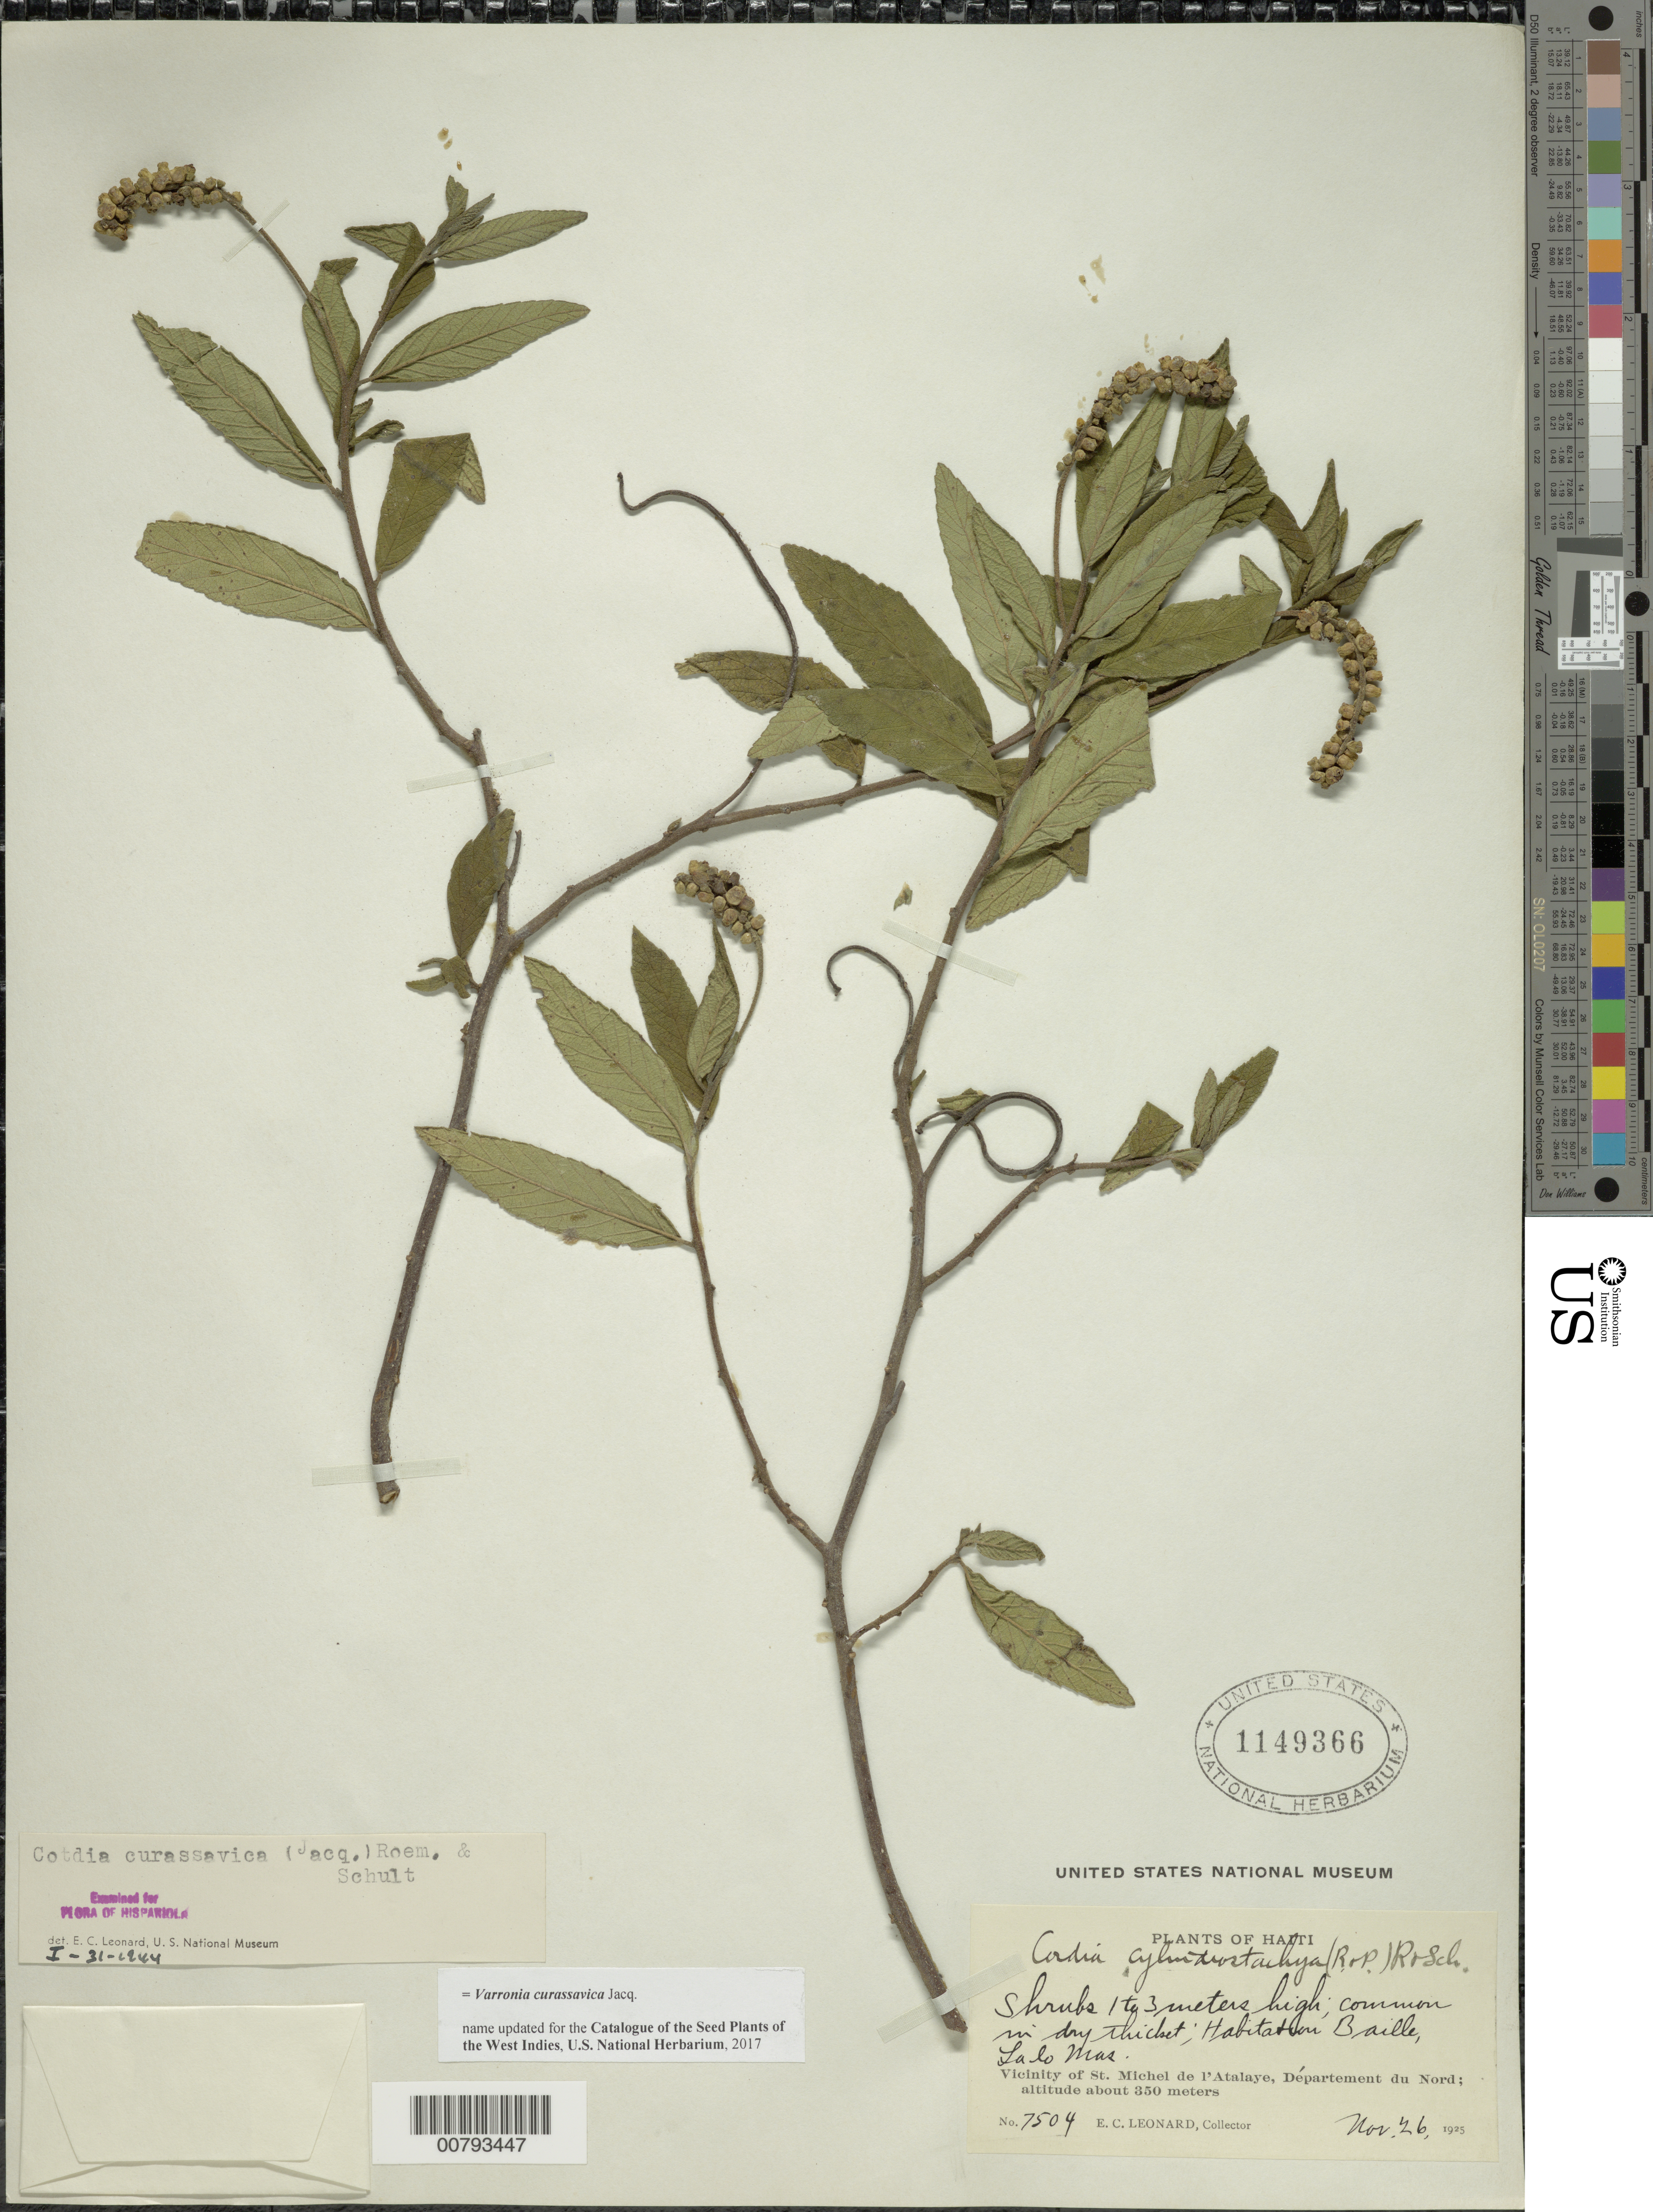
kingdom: Plantae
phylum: Tracheophyta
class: Magnoliopsida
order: Boraginales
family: Cordiaceae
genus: Varronia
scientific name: Varronia curassavica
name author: Jacq.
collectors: E. C. Leonard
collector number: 7504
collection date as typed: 26 Nov 1925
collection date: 1925-11-26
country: Haiti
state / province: Nord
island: Hispaniola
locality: Vicinity of St. Michel de l'Atalaye, Habitation Baille, La lo Mas.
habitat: In dry thicket.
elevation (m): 350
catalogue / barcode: US 1149366